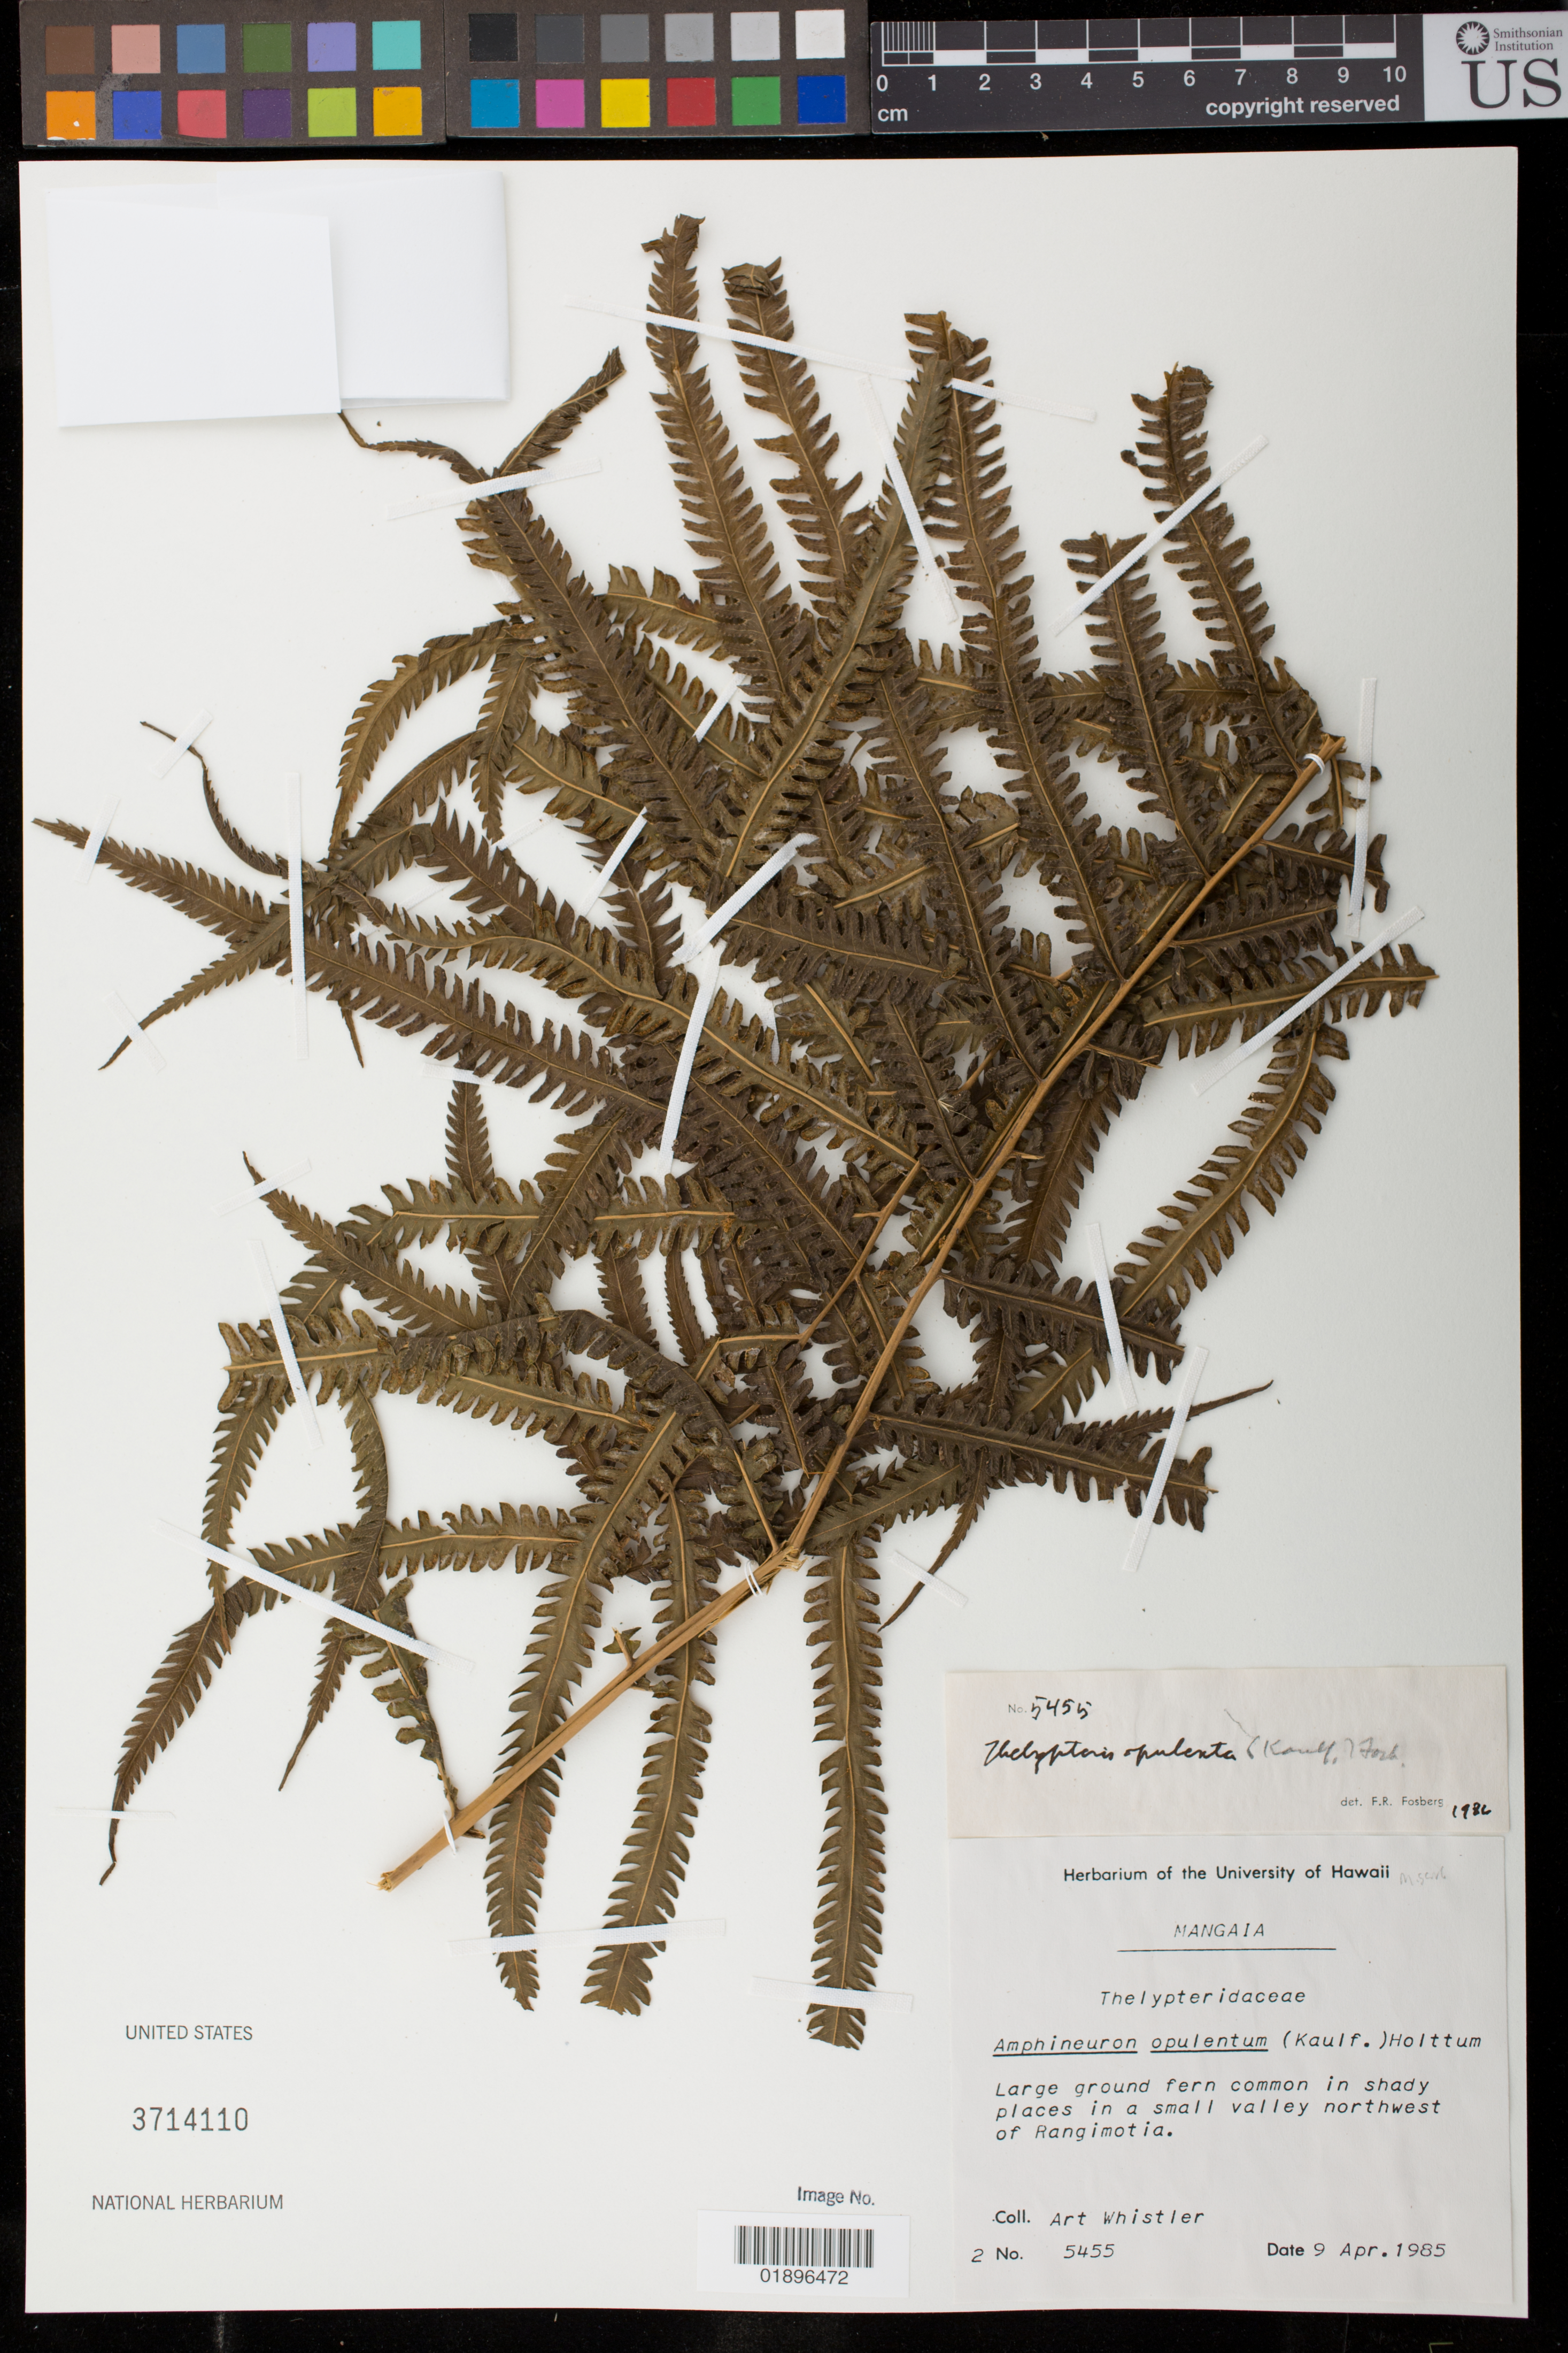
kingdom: Plantae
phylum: Tracheophyta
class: Polypodiopsida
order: Polypodiales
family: Thelypteridaceae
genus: Amphineuron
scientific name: Amphineuron opulentum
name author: (Kaulf.) Holttum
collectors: A. Whistler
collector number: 5455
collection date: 1985-04-09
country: Cook Islands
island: Mangaia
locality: Shady places in a small valley NW of Rangimotia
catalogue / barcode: US 3714110